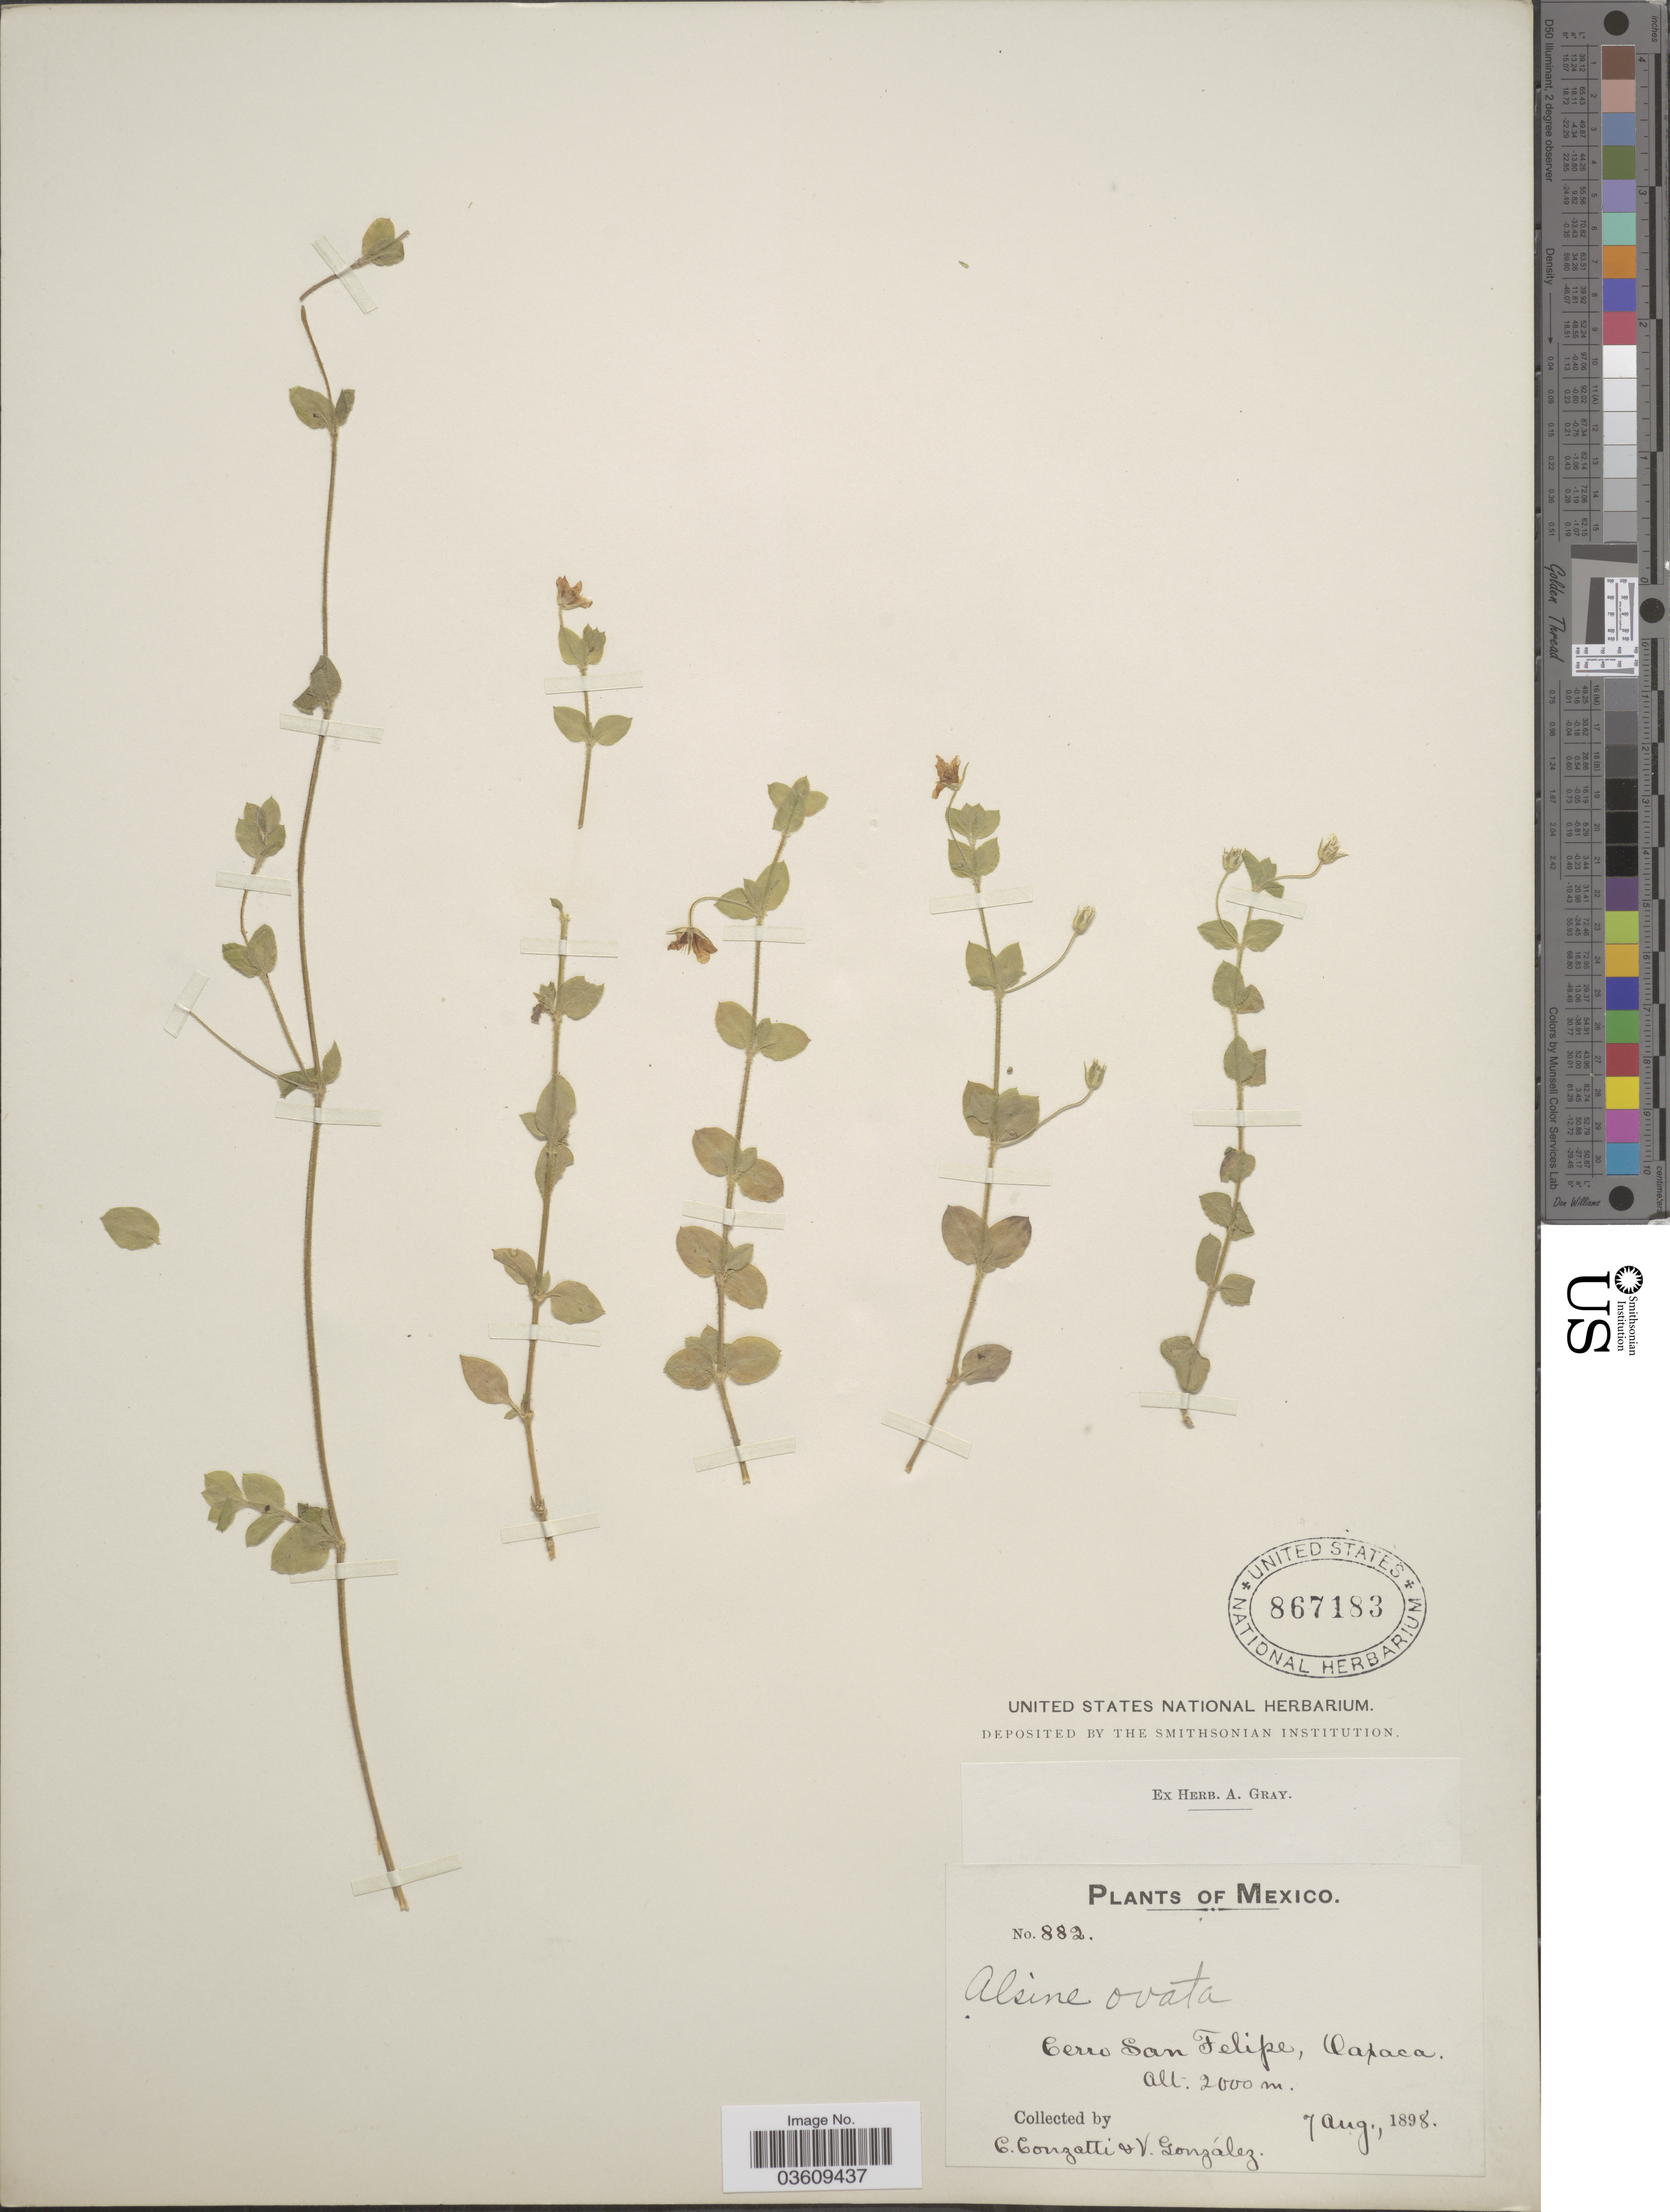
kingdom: Plantae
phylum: Tracheophyta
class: Magnoliopsida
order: Caryophyllales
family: Caryophyllaceae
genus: Stellaria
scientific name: Stellaria sp.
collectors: C. Conzatti & V. González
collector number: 882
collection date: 1898-08-07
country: Mexico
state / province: Oaxaca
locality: Cerro San Felipe.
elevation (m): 2000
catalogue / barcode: US 867183